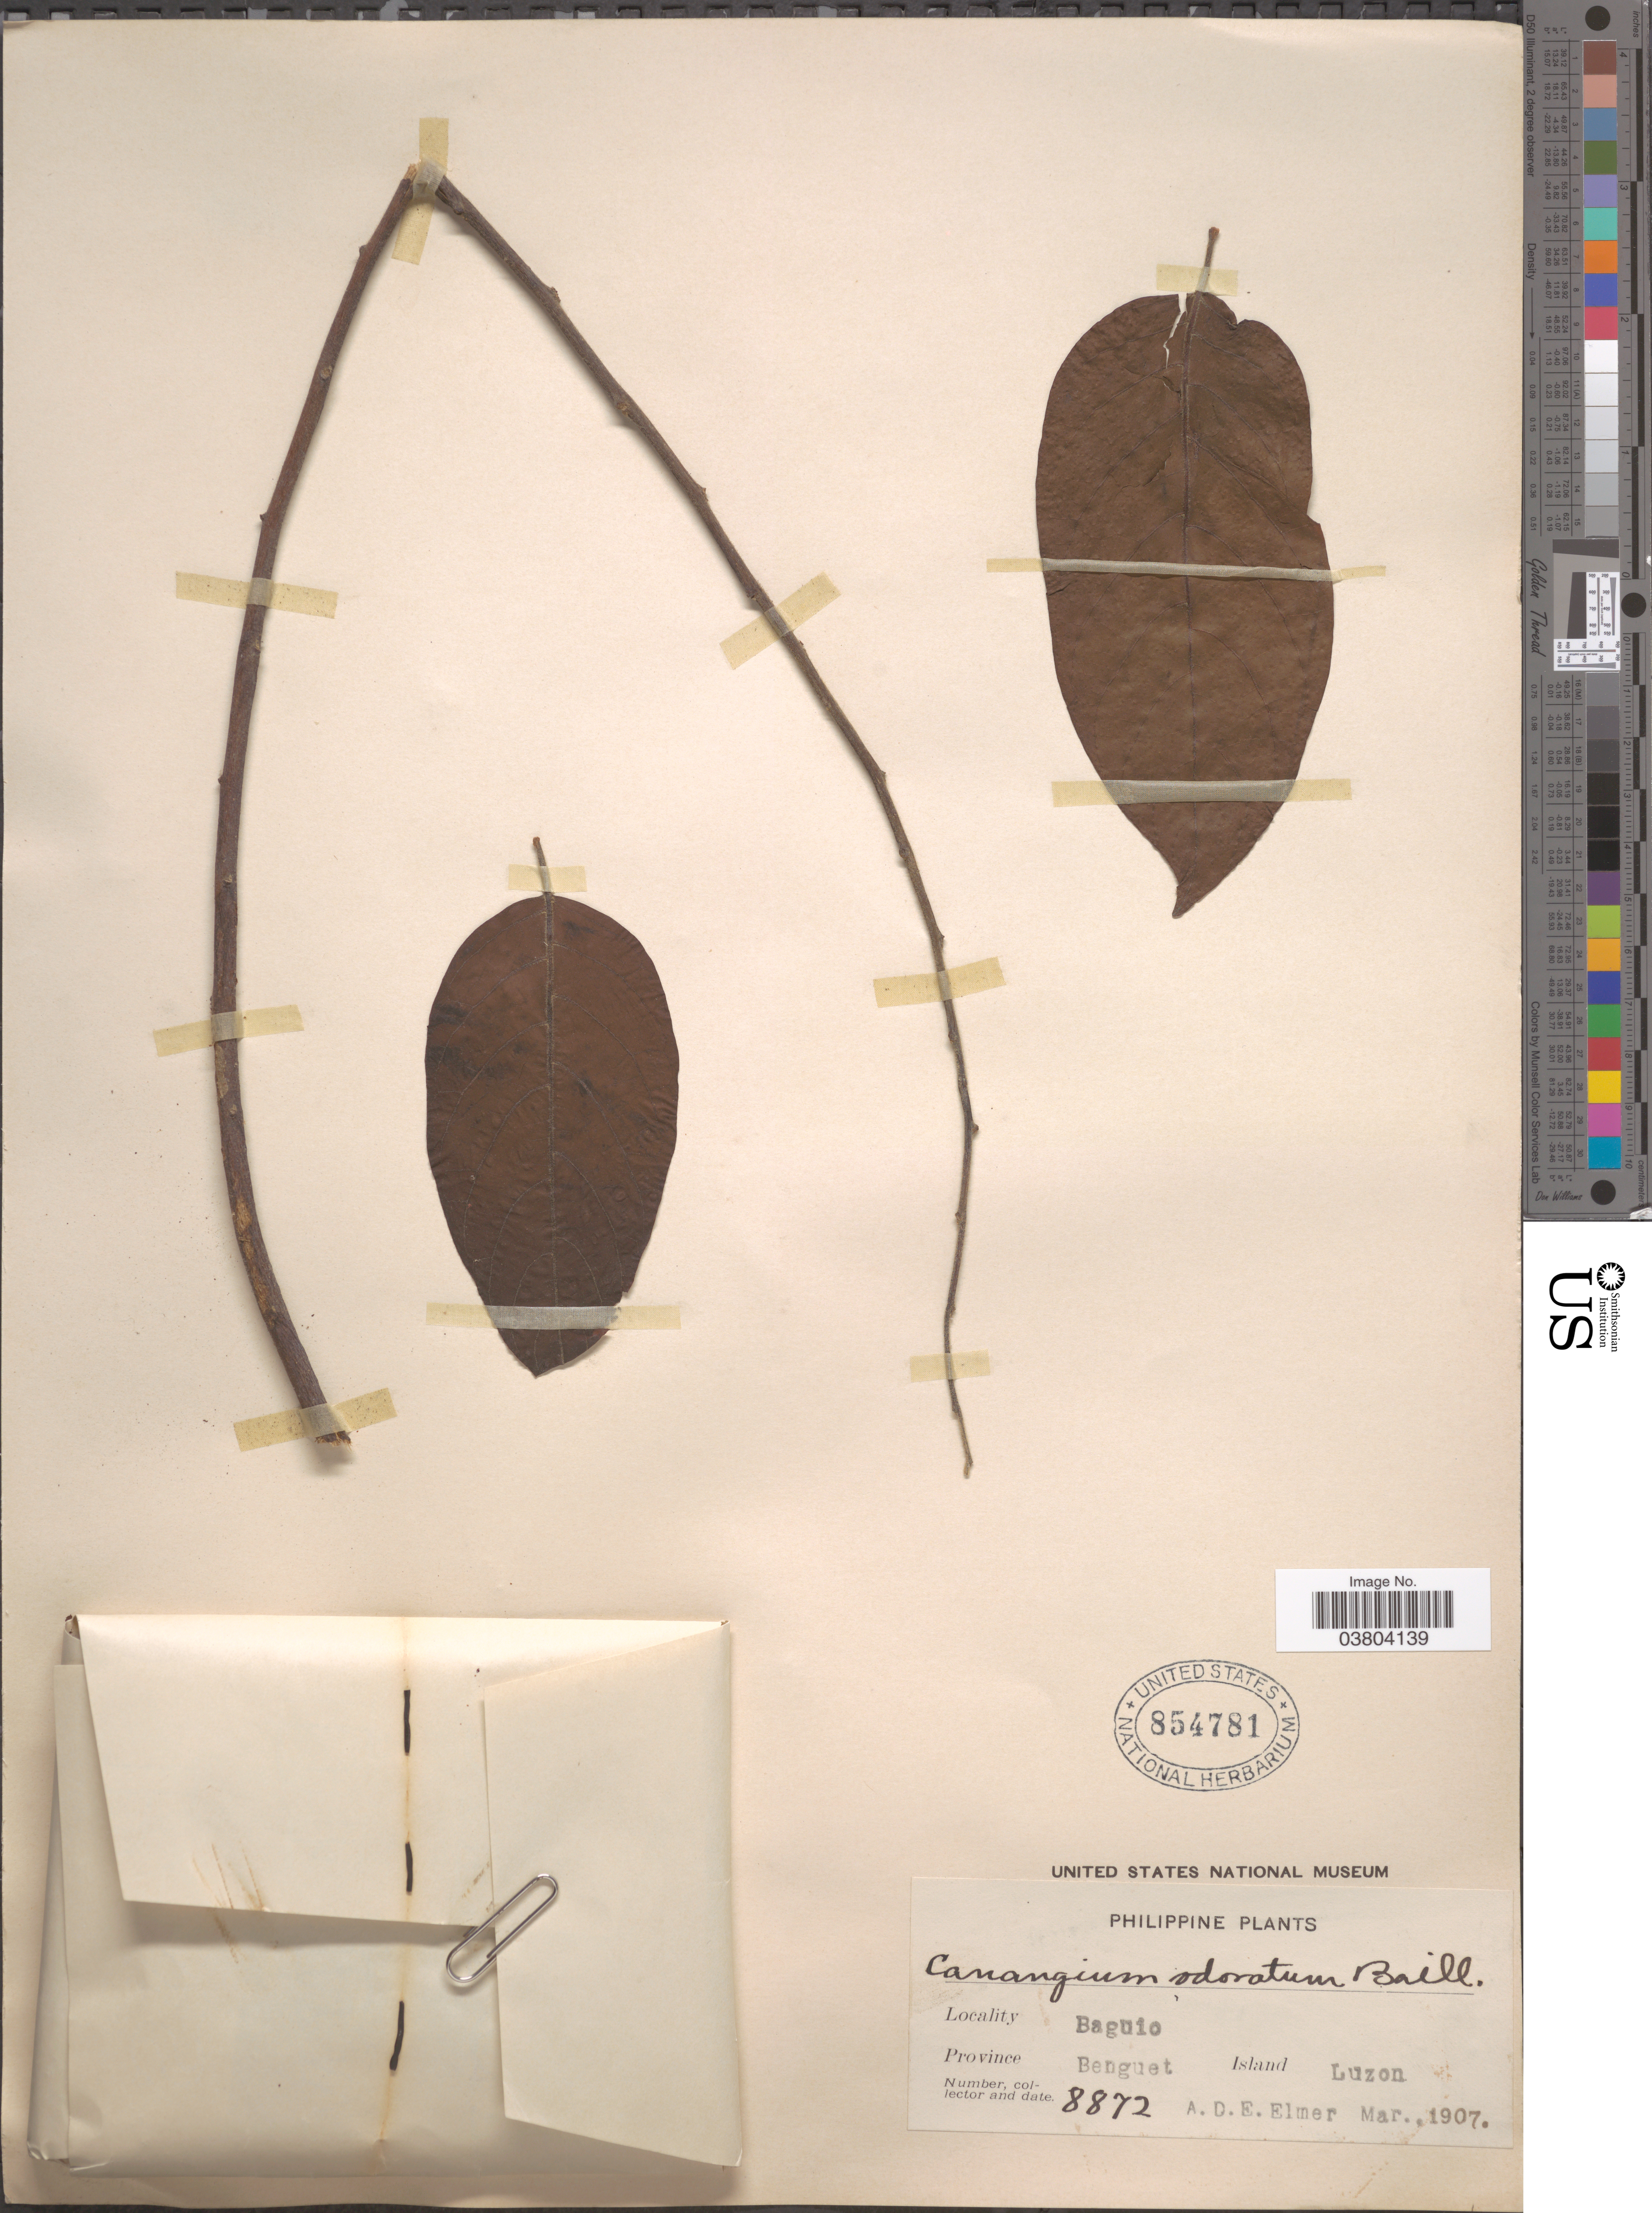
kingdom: Plantae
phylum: Tracheophyta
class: Magnoliopsida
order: Magnoliales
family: Annonaceae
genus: Cananga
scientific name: Cananga odorata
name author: (Lam.) Hook. f. & Thomson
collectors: A. D. E. Elmer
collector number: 8872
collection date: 1907-03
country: Philippines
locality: Baguio. Province Benguet. Island Luzon.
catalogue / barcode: US 854781